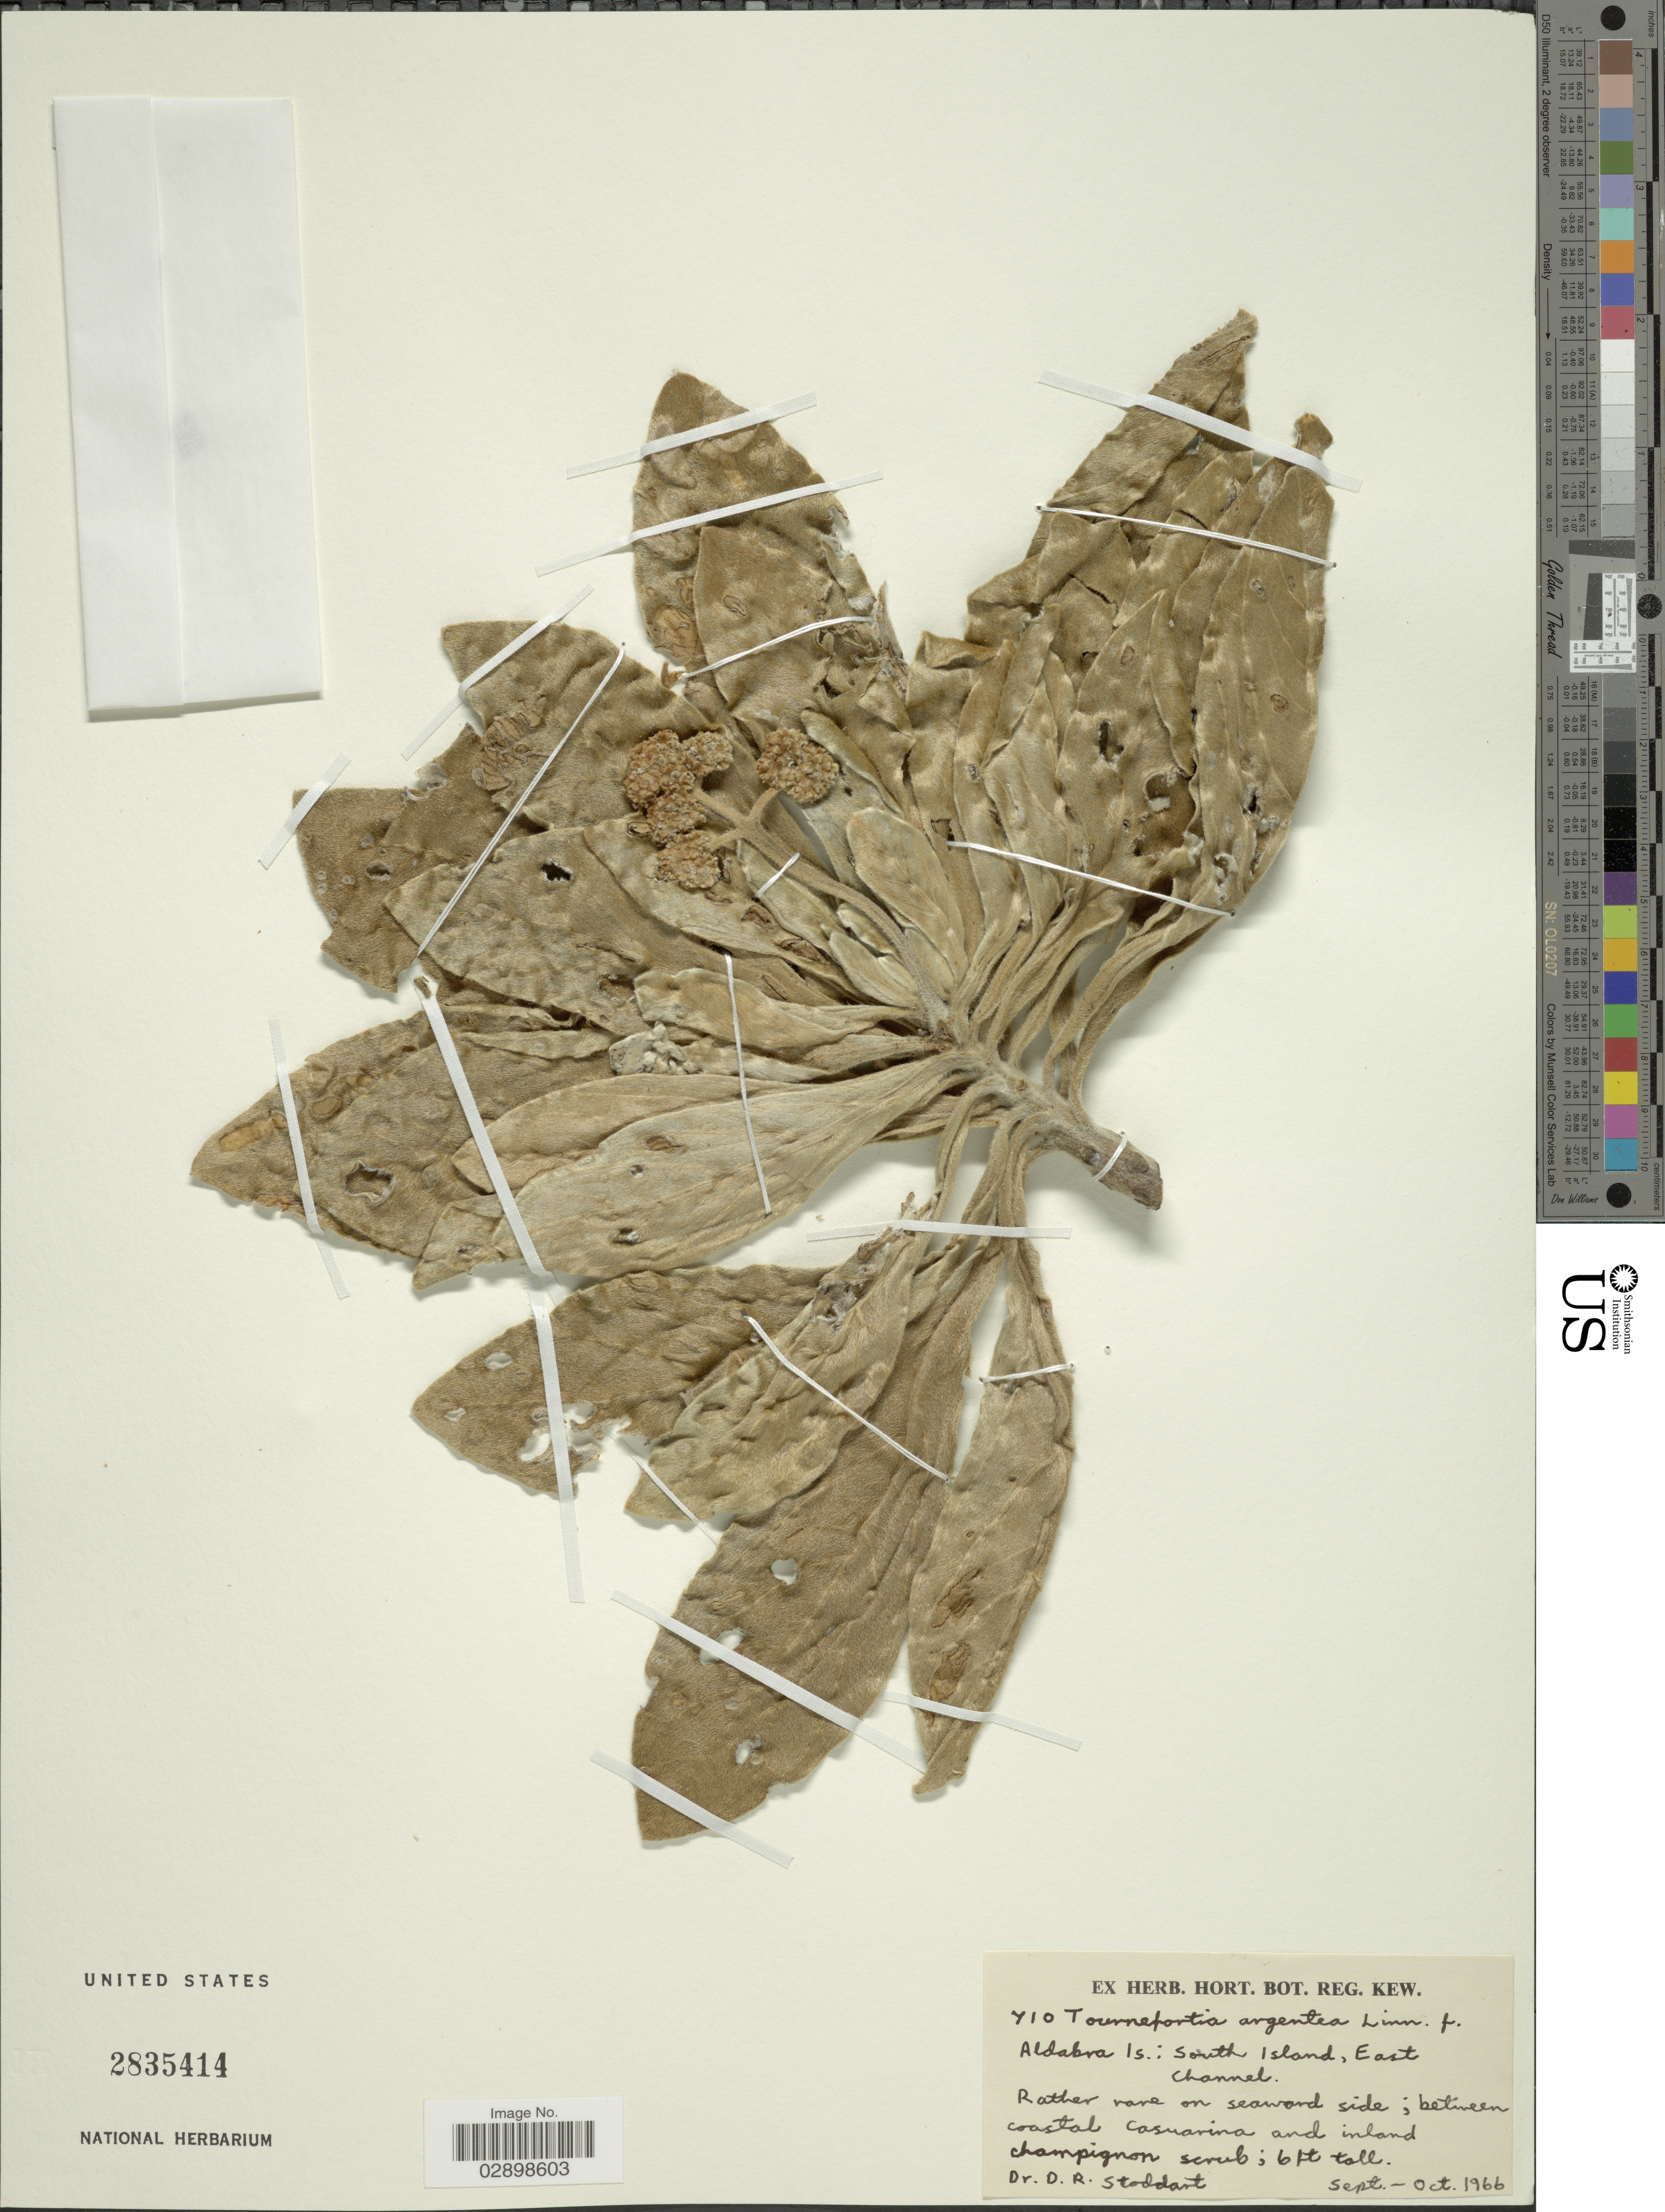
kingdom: Plantae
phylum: Tracheophyta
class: Magnoliopsida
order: Boraginales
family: Heliotropiaceae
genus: Tournefortia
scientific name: Tournefortia argentea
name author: L. f.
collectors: D. R. Stoddart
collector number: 710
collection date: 1966-09/1966-10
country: Seychelles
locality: Aldabra Is.: South Island, East Channel.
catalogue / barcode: US 2835414